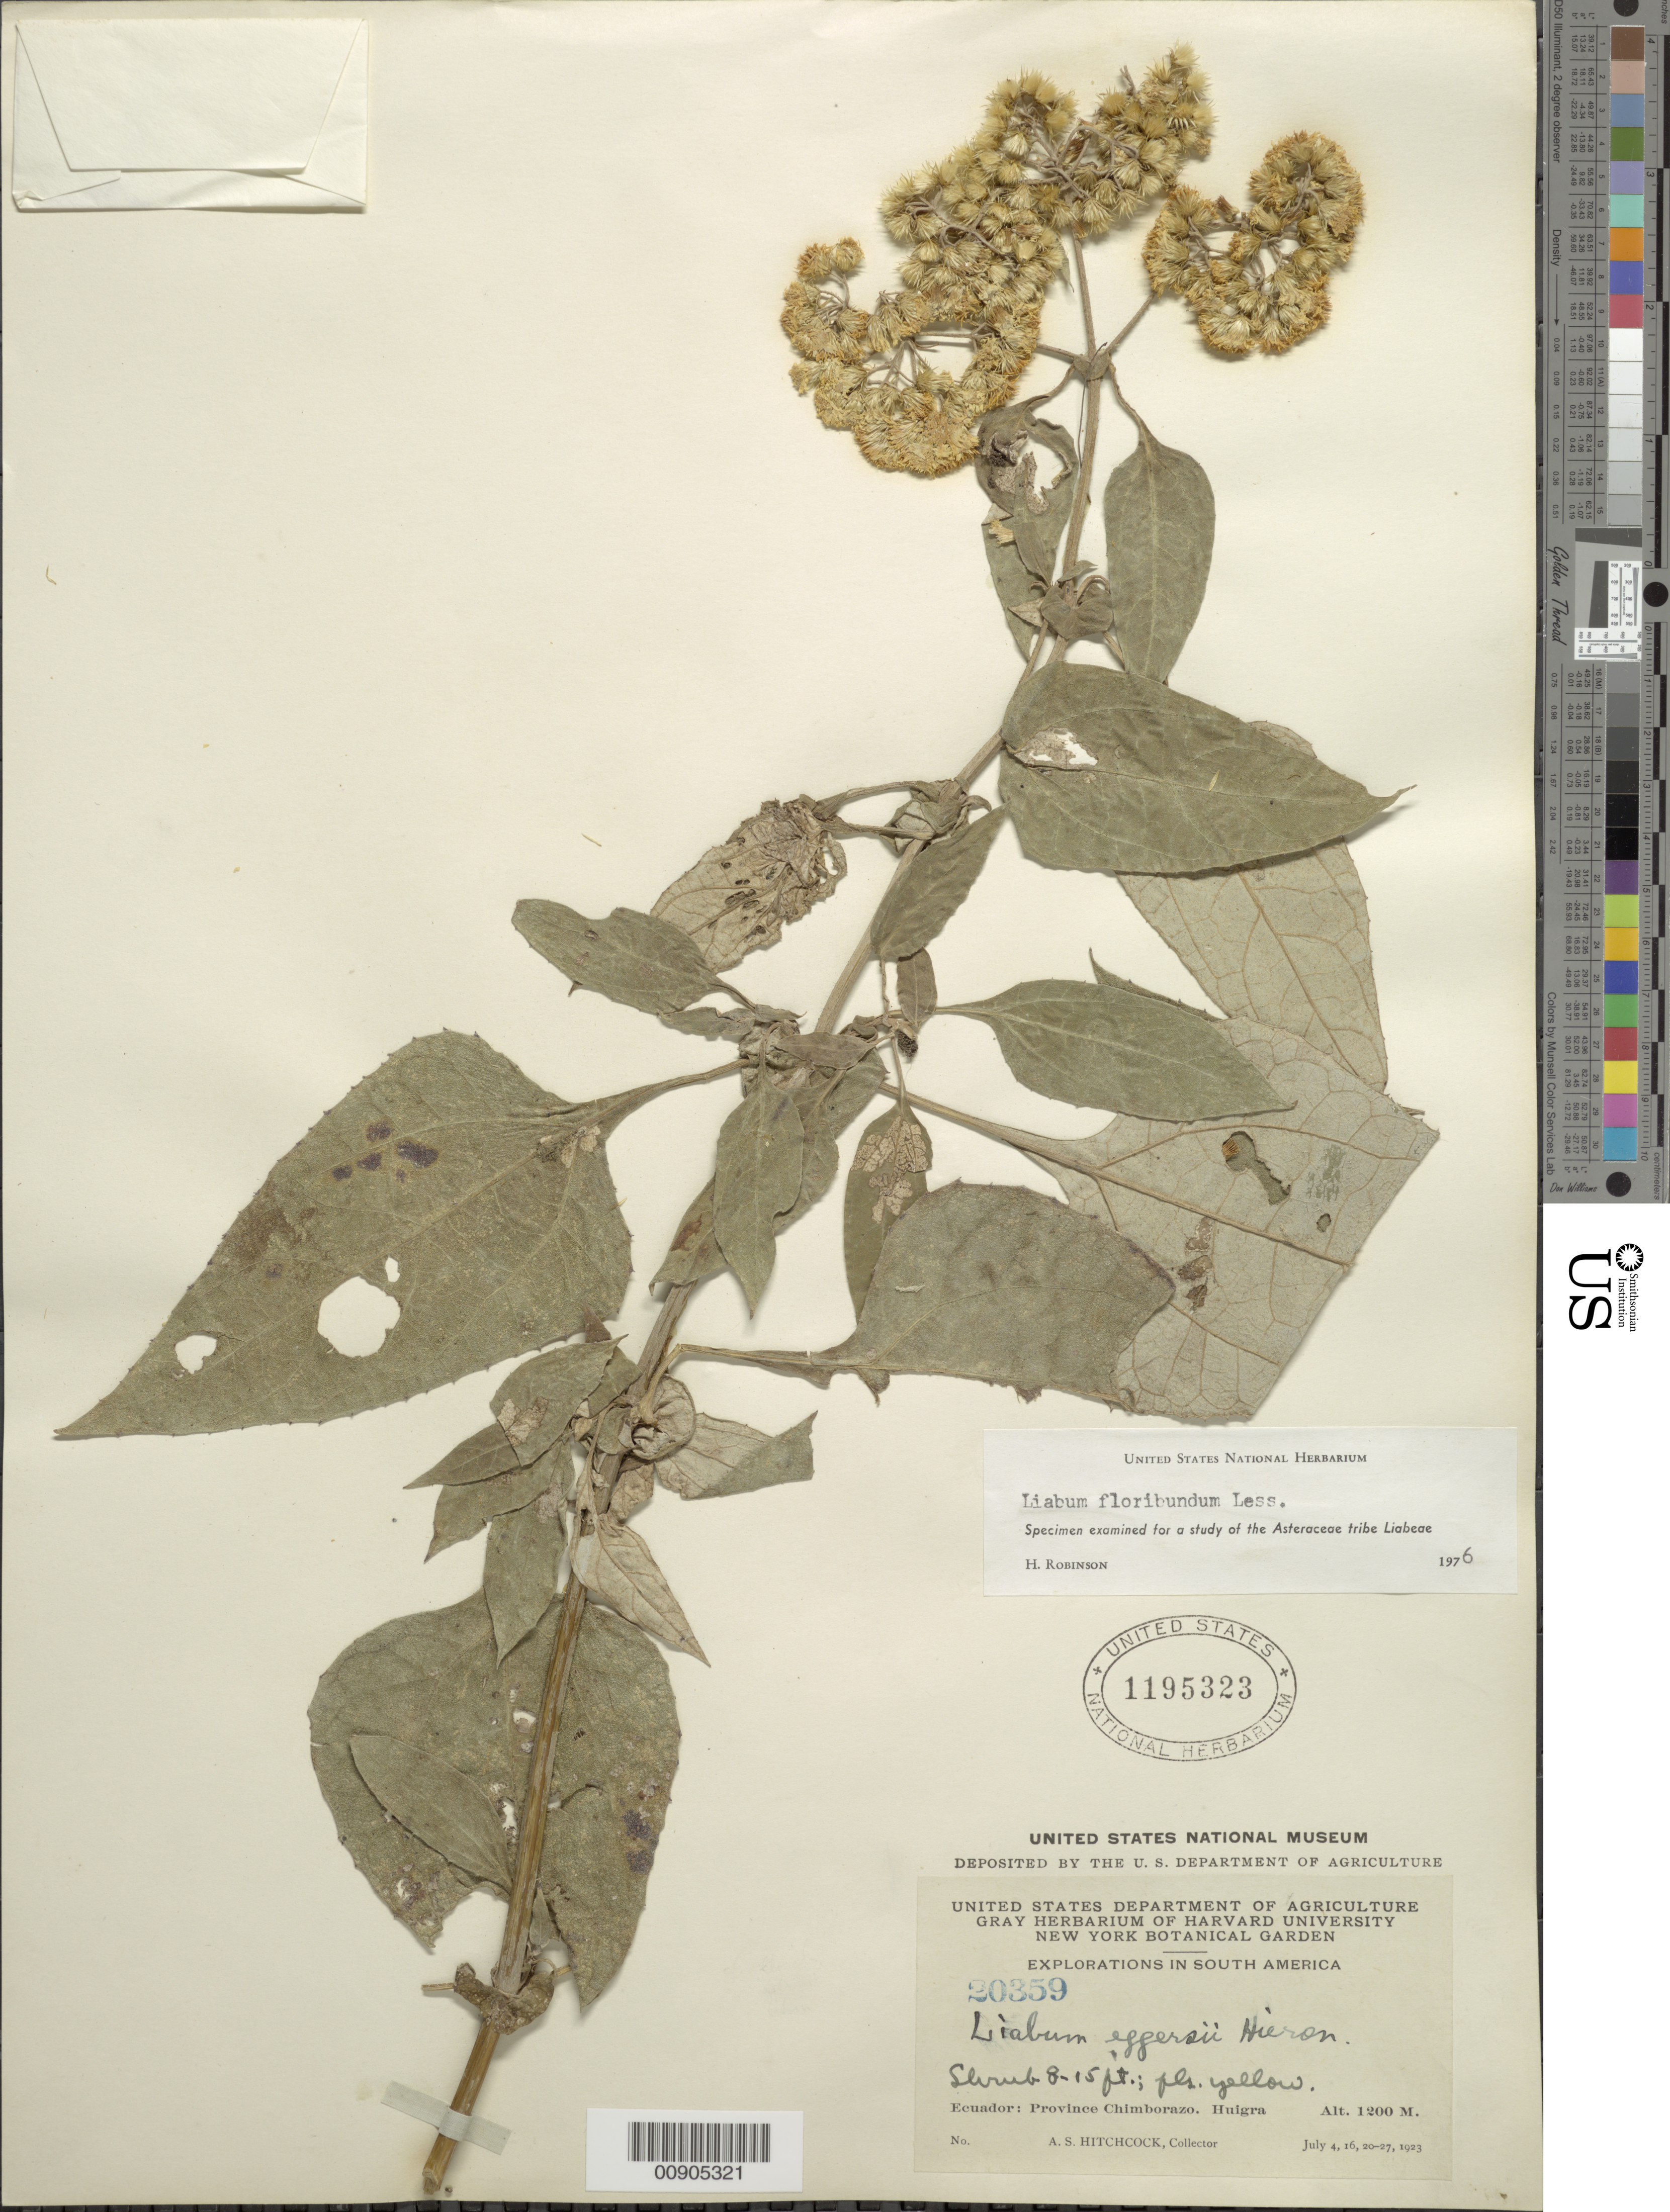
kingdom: Plantae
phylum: Tracheophyta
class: Magnoliopsida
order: Asterales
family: Asteraceae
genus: Liabum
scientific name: Liabum floribundum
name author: Less.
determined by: Robinson, Harold E., (US)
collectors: A. S. Hitchcock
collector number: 20359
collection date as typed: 4 July 1923 to 27 July 1923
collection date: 1923-07-04/1923-07-27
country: Ecuador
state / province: Chimborazo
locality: Prov. Chimborazo, Huigra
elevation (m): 1200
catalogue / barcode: US 1195323